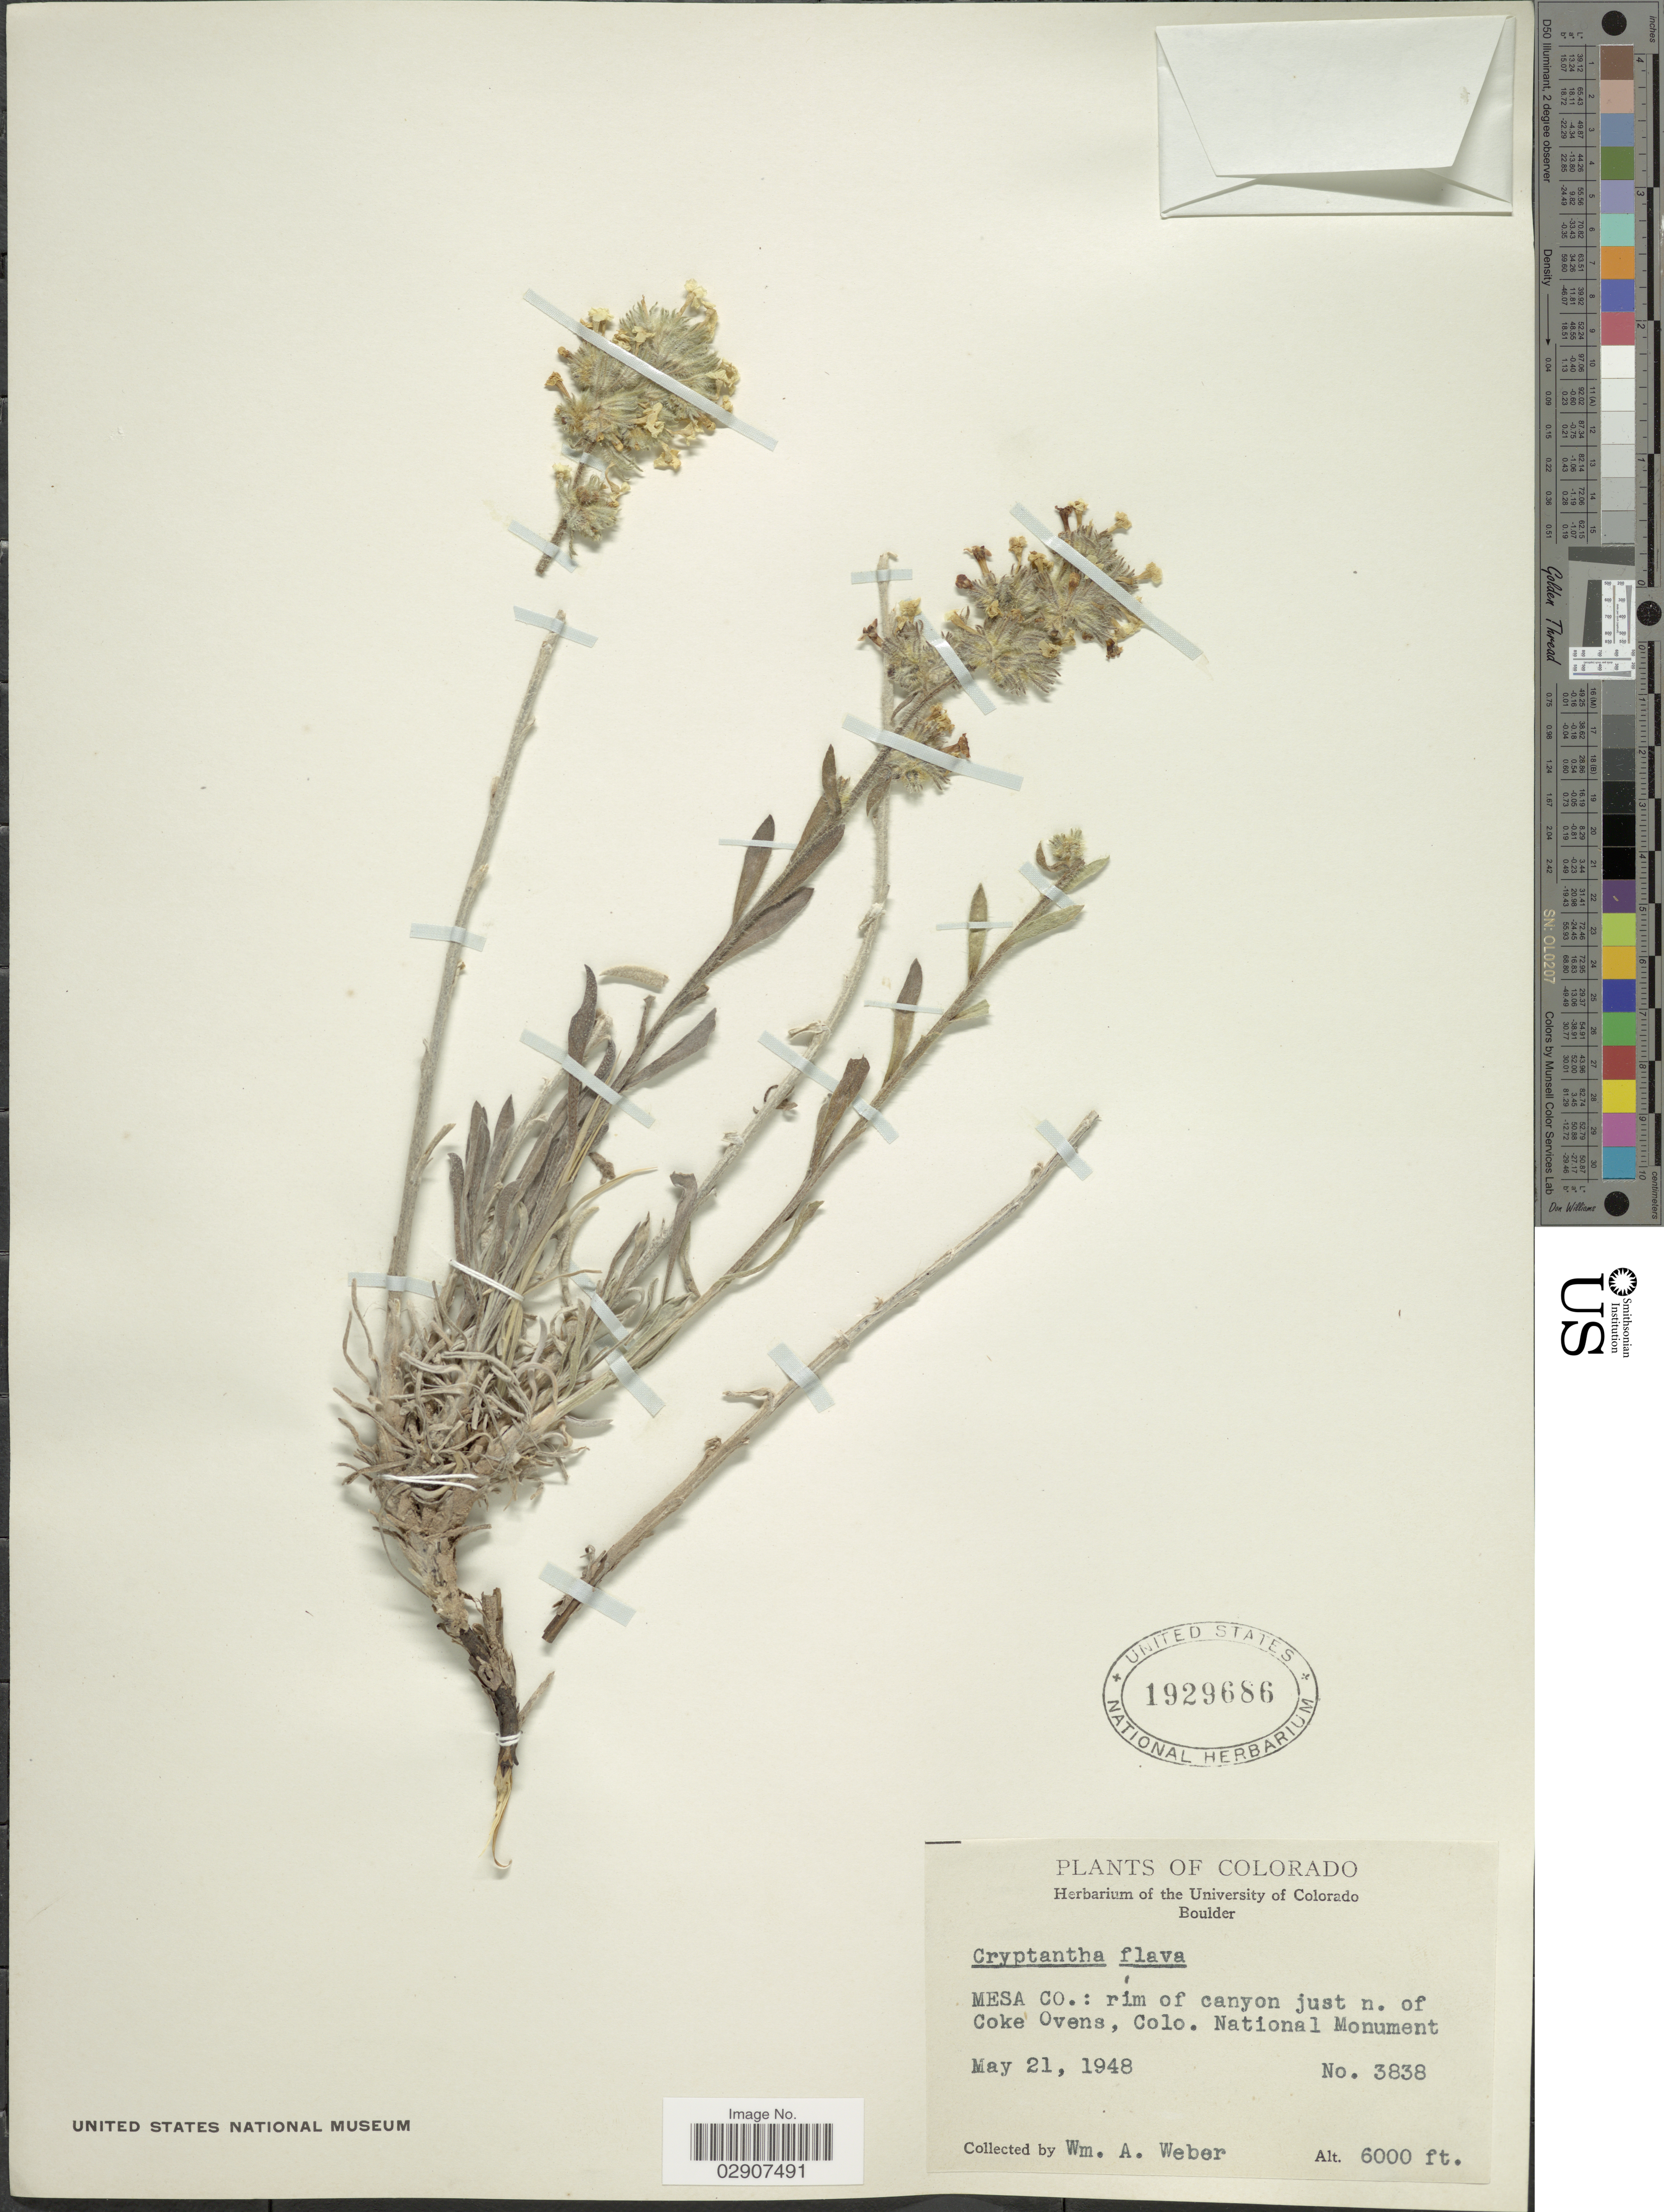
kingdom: Plantae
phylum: Tracheophyta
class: Magnoliopsida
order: Boraginales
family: Boraginaceae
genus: Cryptantha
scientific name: Cryptantha flava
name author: (A. Nelson) Payson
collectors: W. A. Weber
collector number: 3838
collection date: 1948-05-21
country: United States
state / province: Colorado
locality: Mesa Co.: rim of canyon just n. of Coke Ovens, Colo. National Monument.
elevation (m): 1829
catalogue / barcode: US 1929686